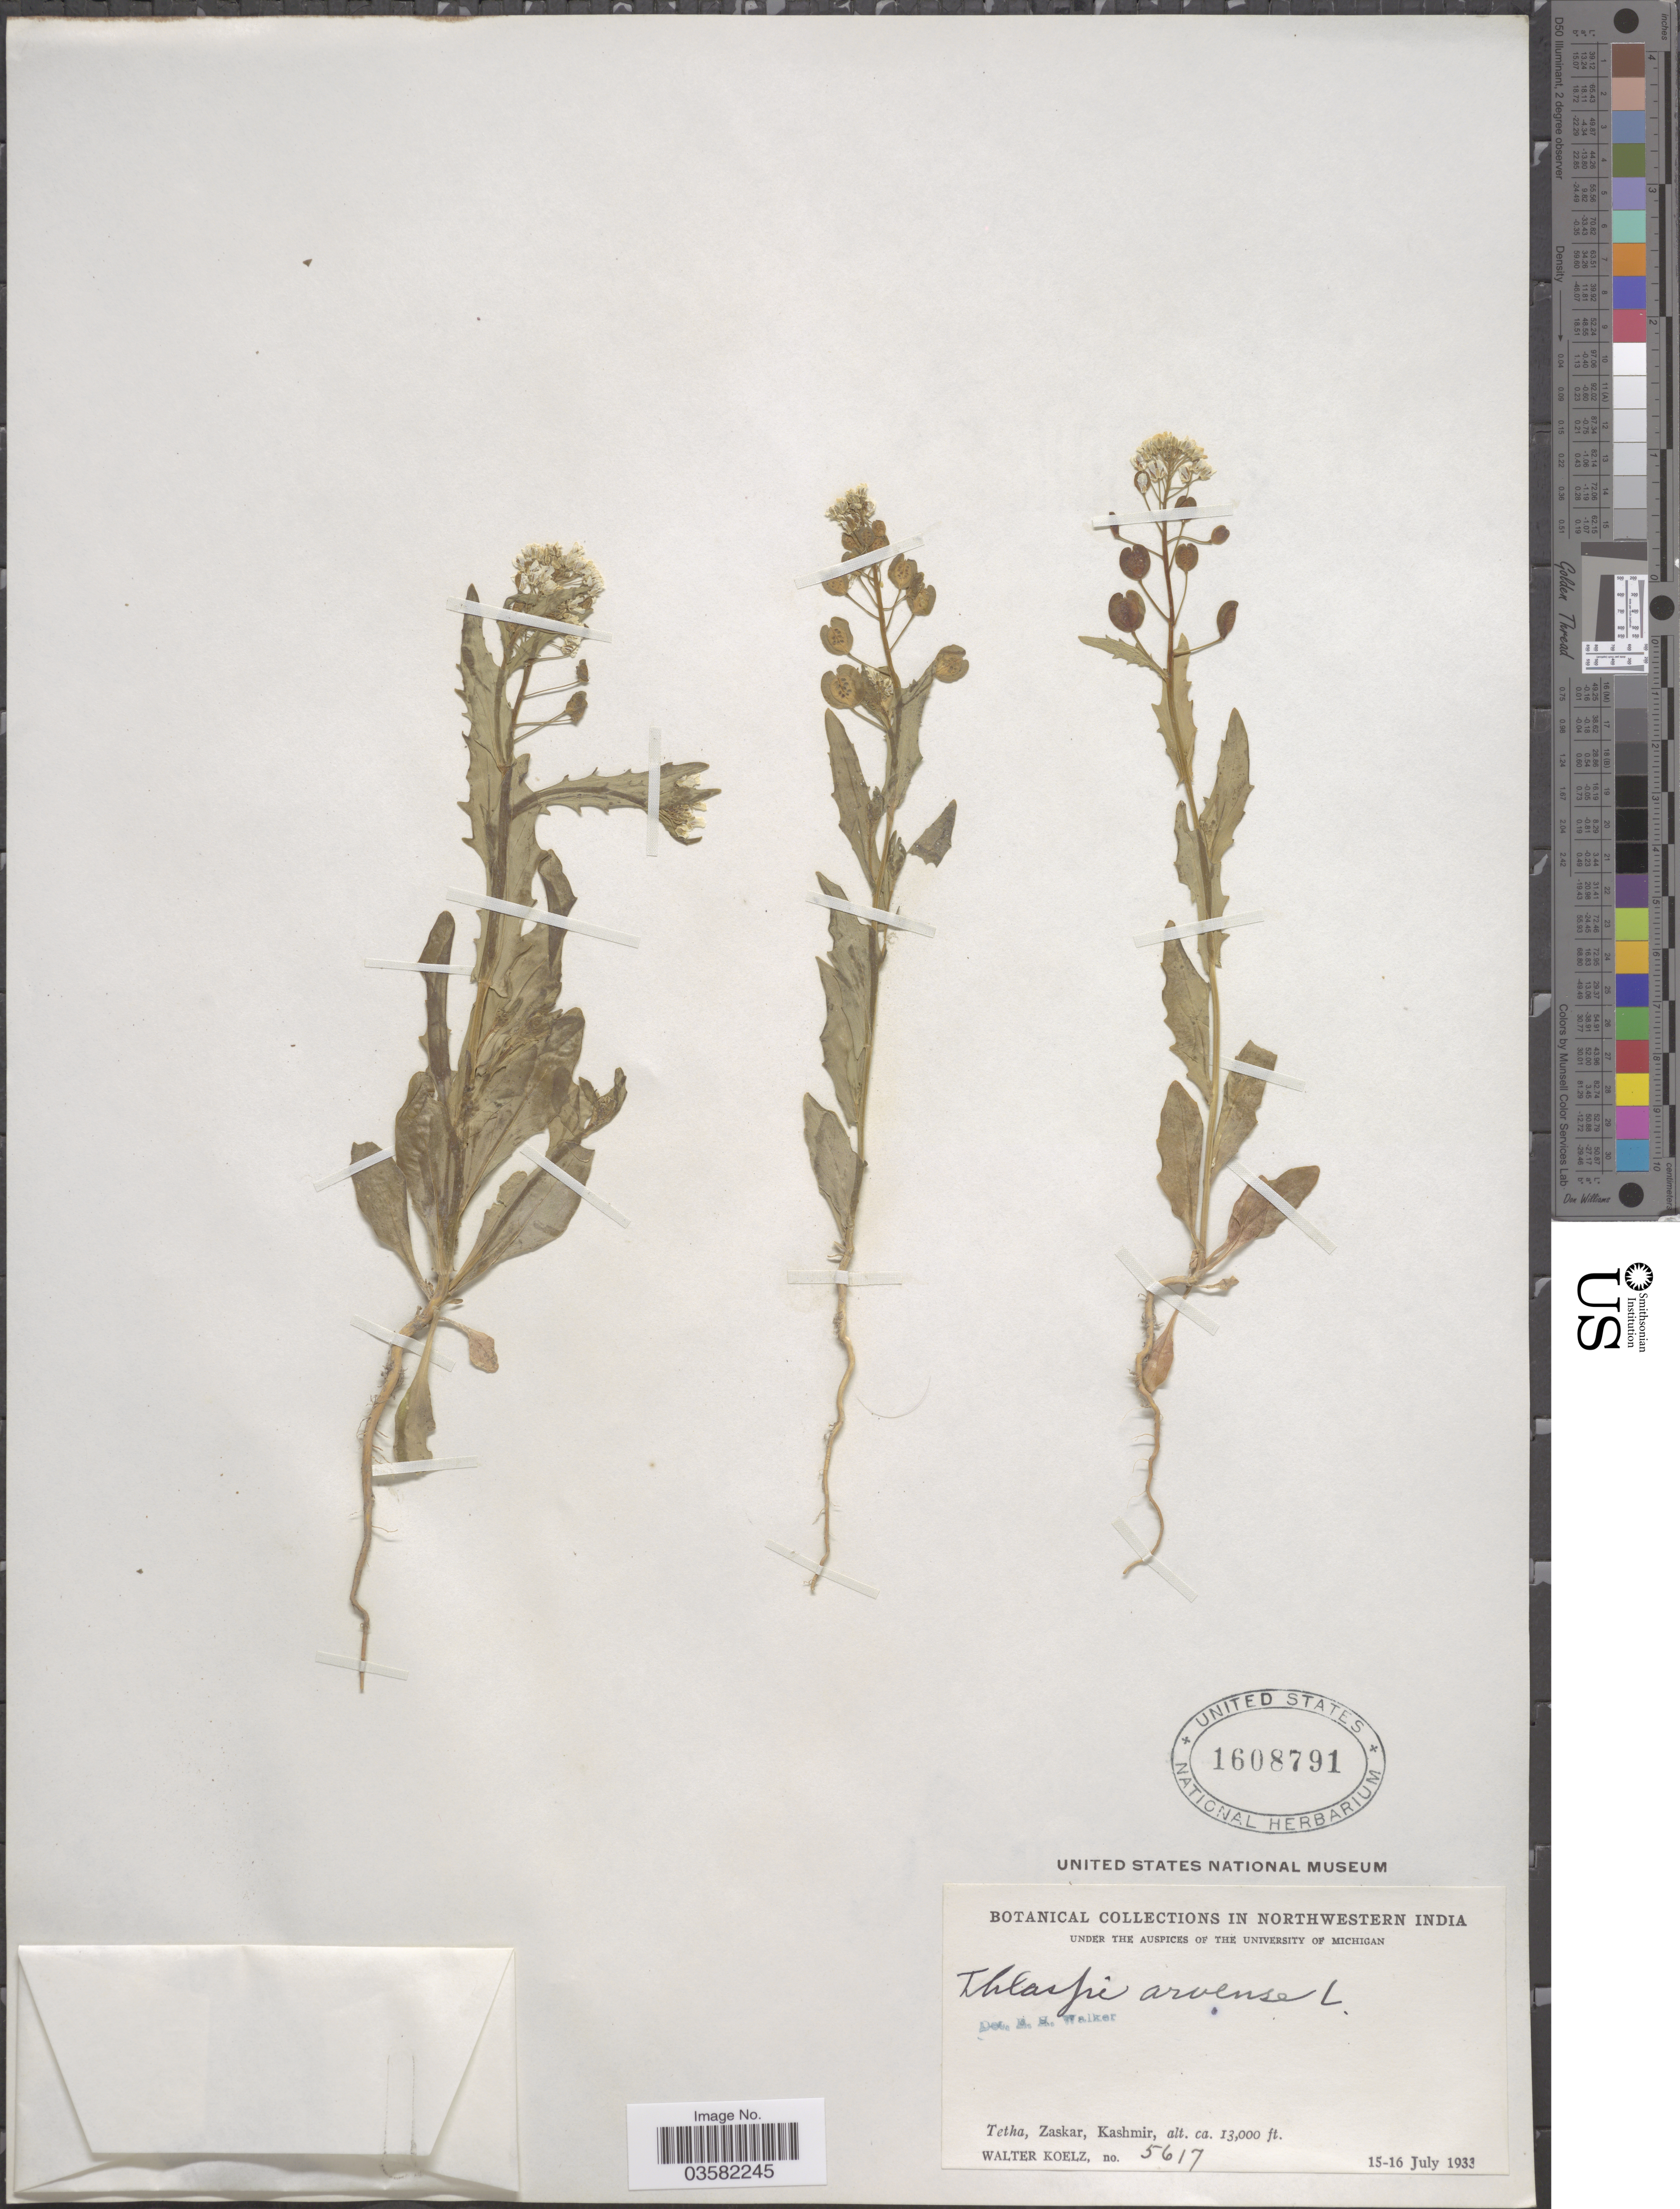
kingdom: Plantae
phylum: Tracheophyta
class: Magnoliopsida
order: Brassicales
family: Brassicaceae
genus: Thlaspi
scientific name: Thlaspi arvense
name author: L.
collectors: W. N. Koelz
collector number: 5617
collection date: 1933-07-15/1933-07-16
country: India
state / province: Jammu and Kashmir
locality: Northwestern India. Tetha, Zaskar, Kashmir.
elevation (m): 3962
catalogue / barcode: US 1608791